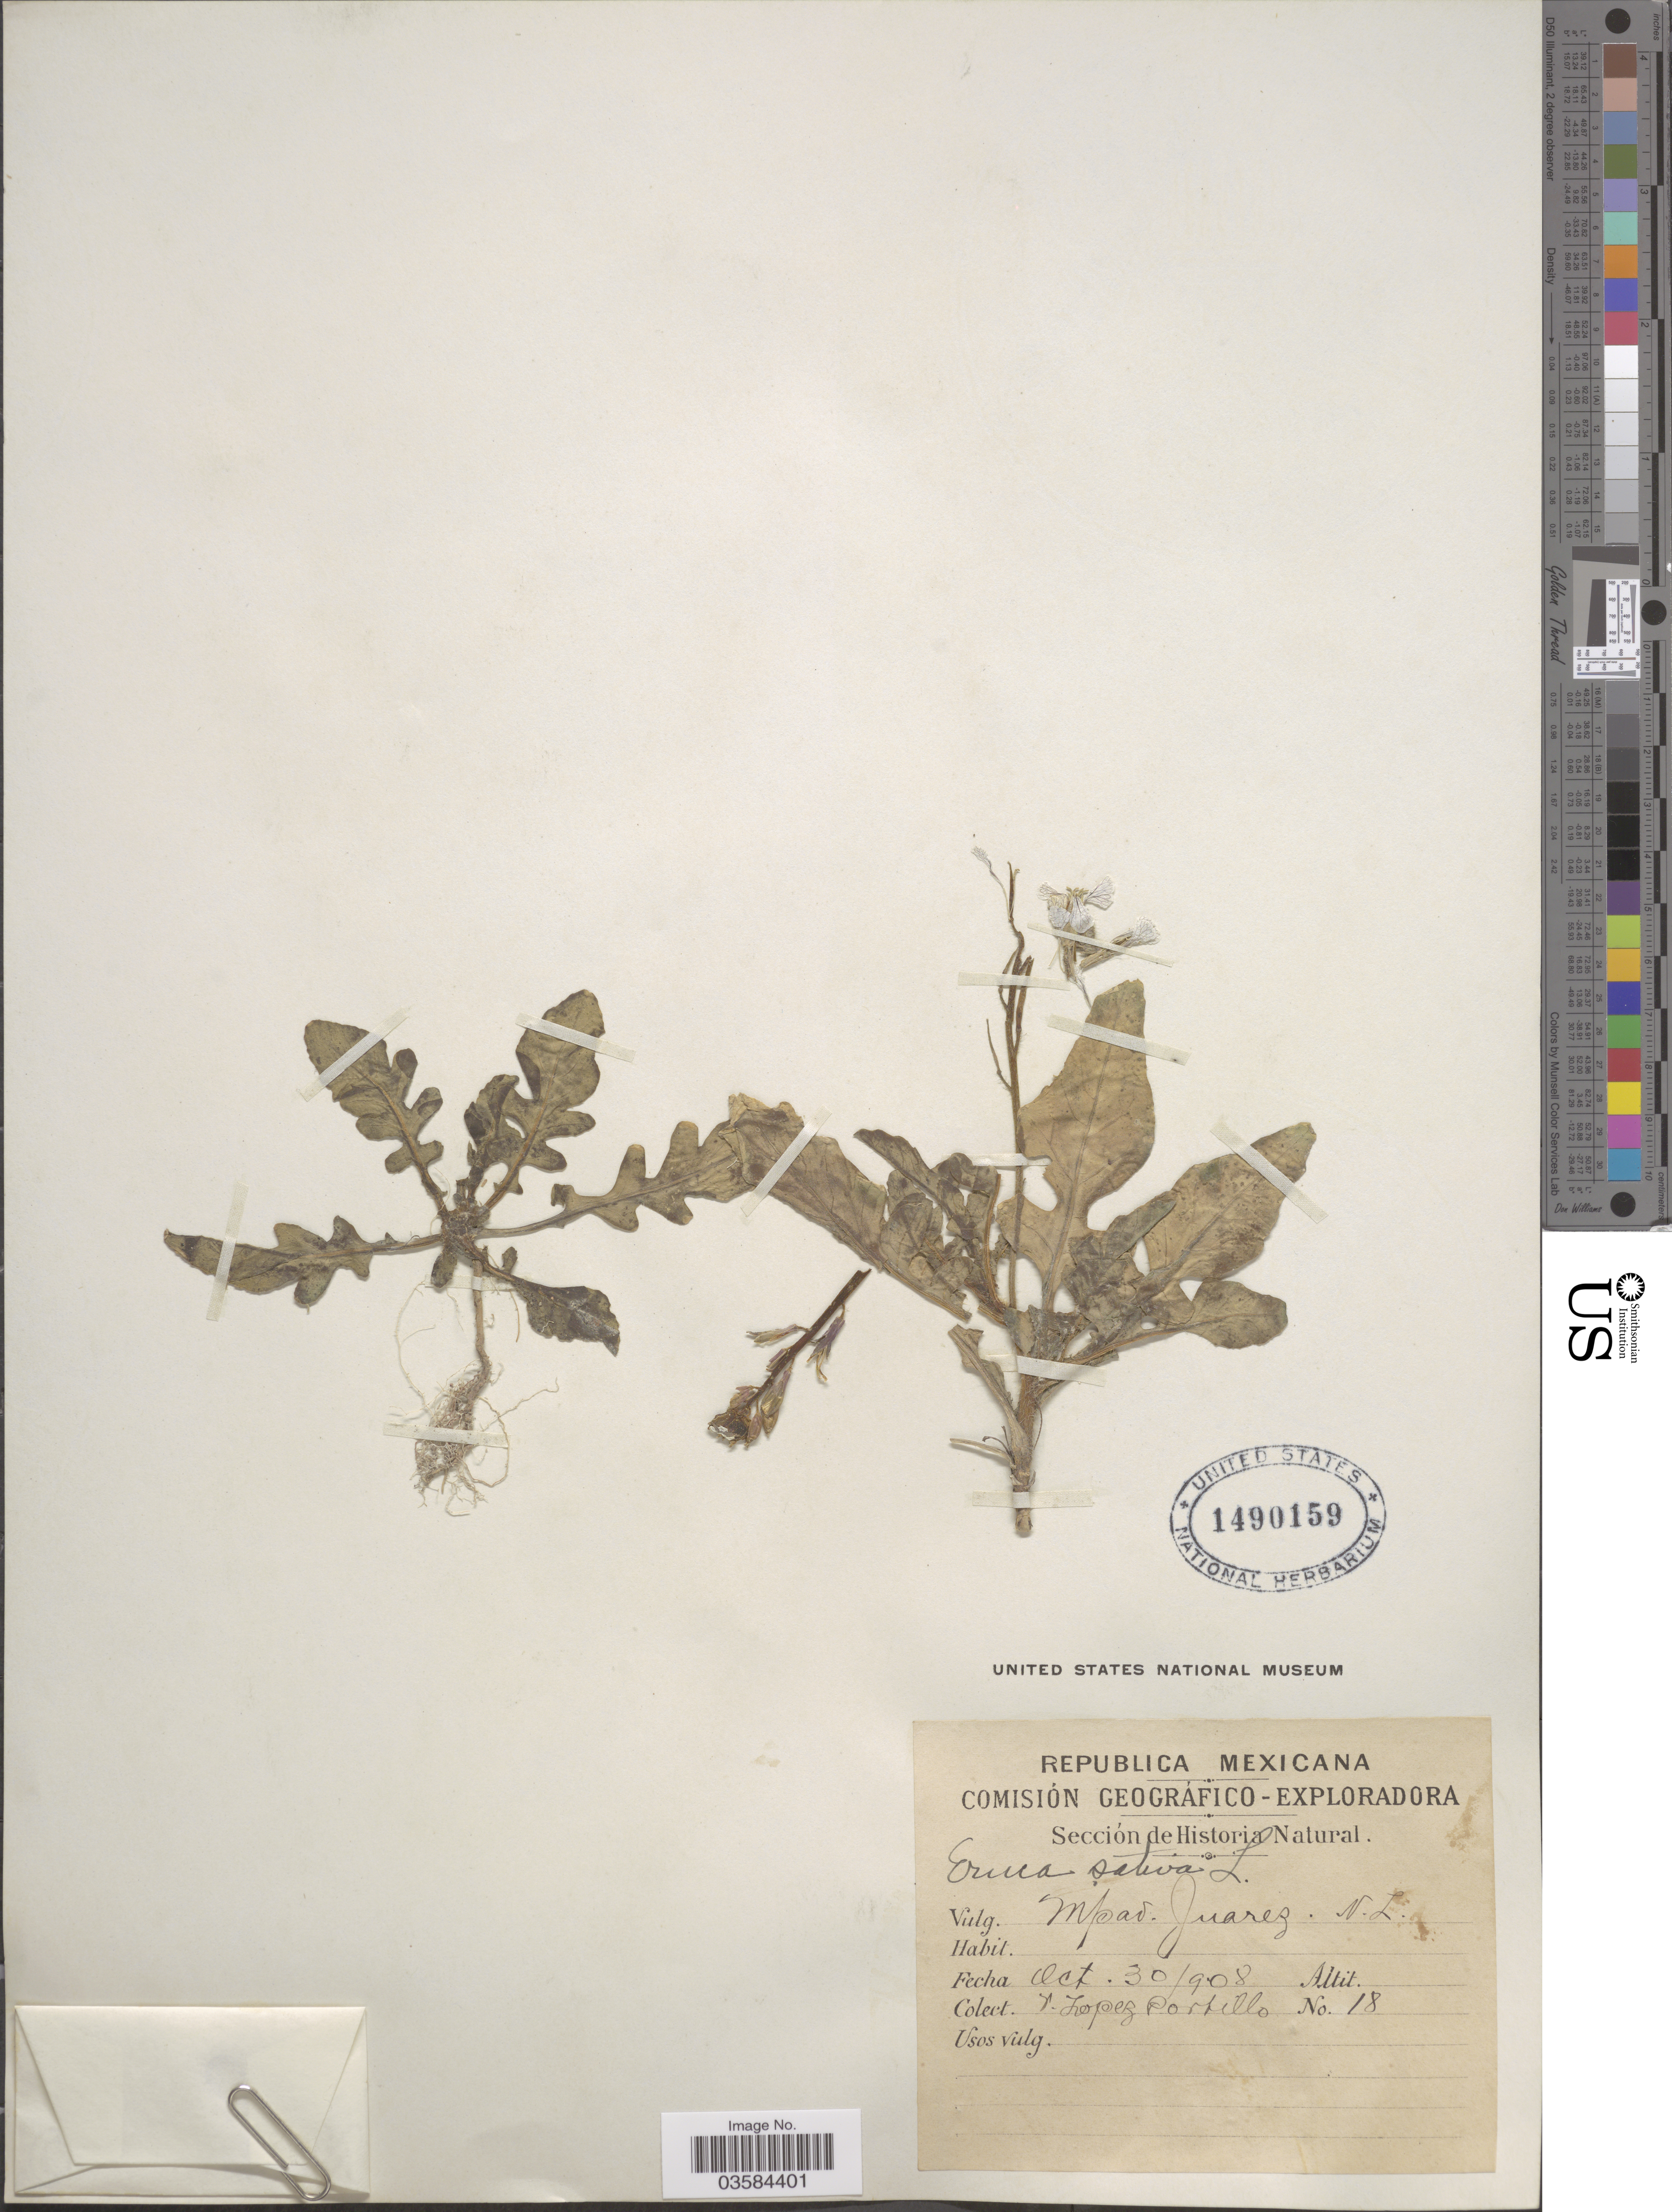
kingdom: Plantae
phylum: Tracheophyta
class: Magnoliopsida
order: Brassicales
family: Brassicaceae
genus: Eruca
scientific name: Eruca vesicaria subsp. sativa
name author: (Mill.) Thell.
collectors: López Portillo, V.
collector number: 18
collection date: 1908-10-30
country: Mexico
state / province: Nuevo León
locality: Mpad. Juarez.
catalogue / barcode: US 1490159